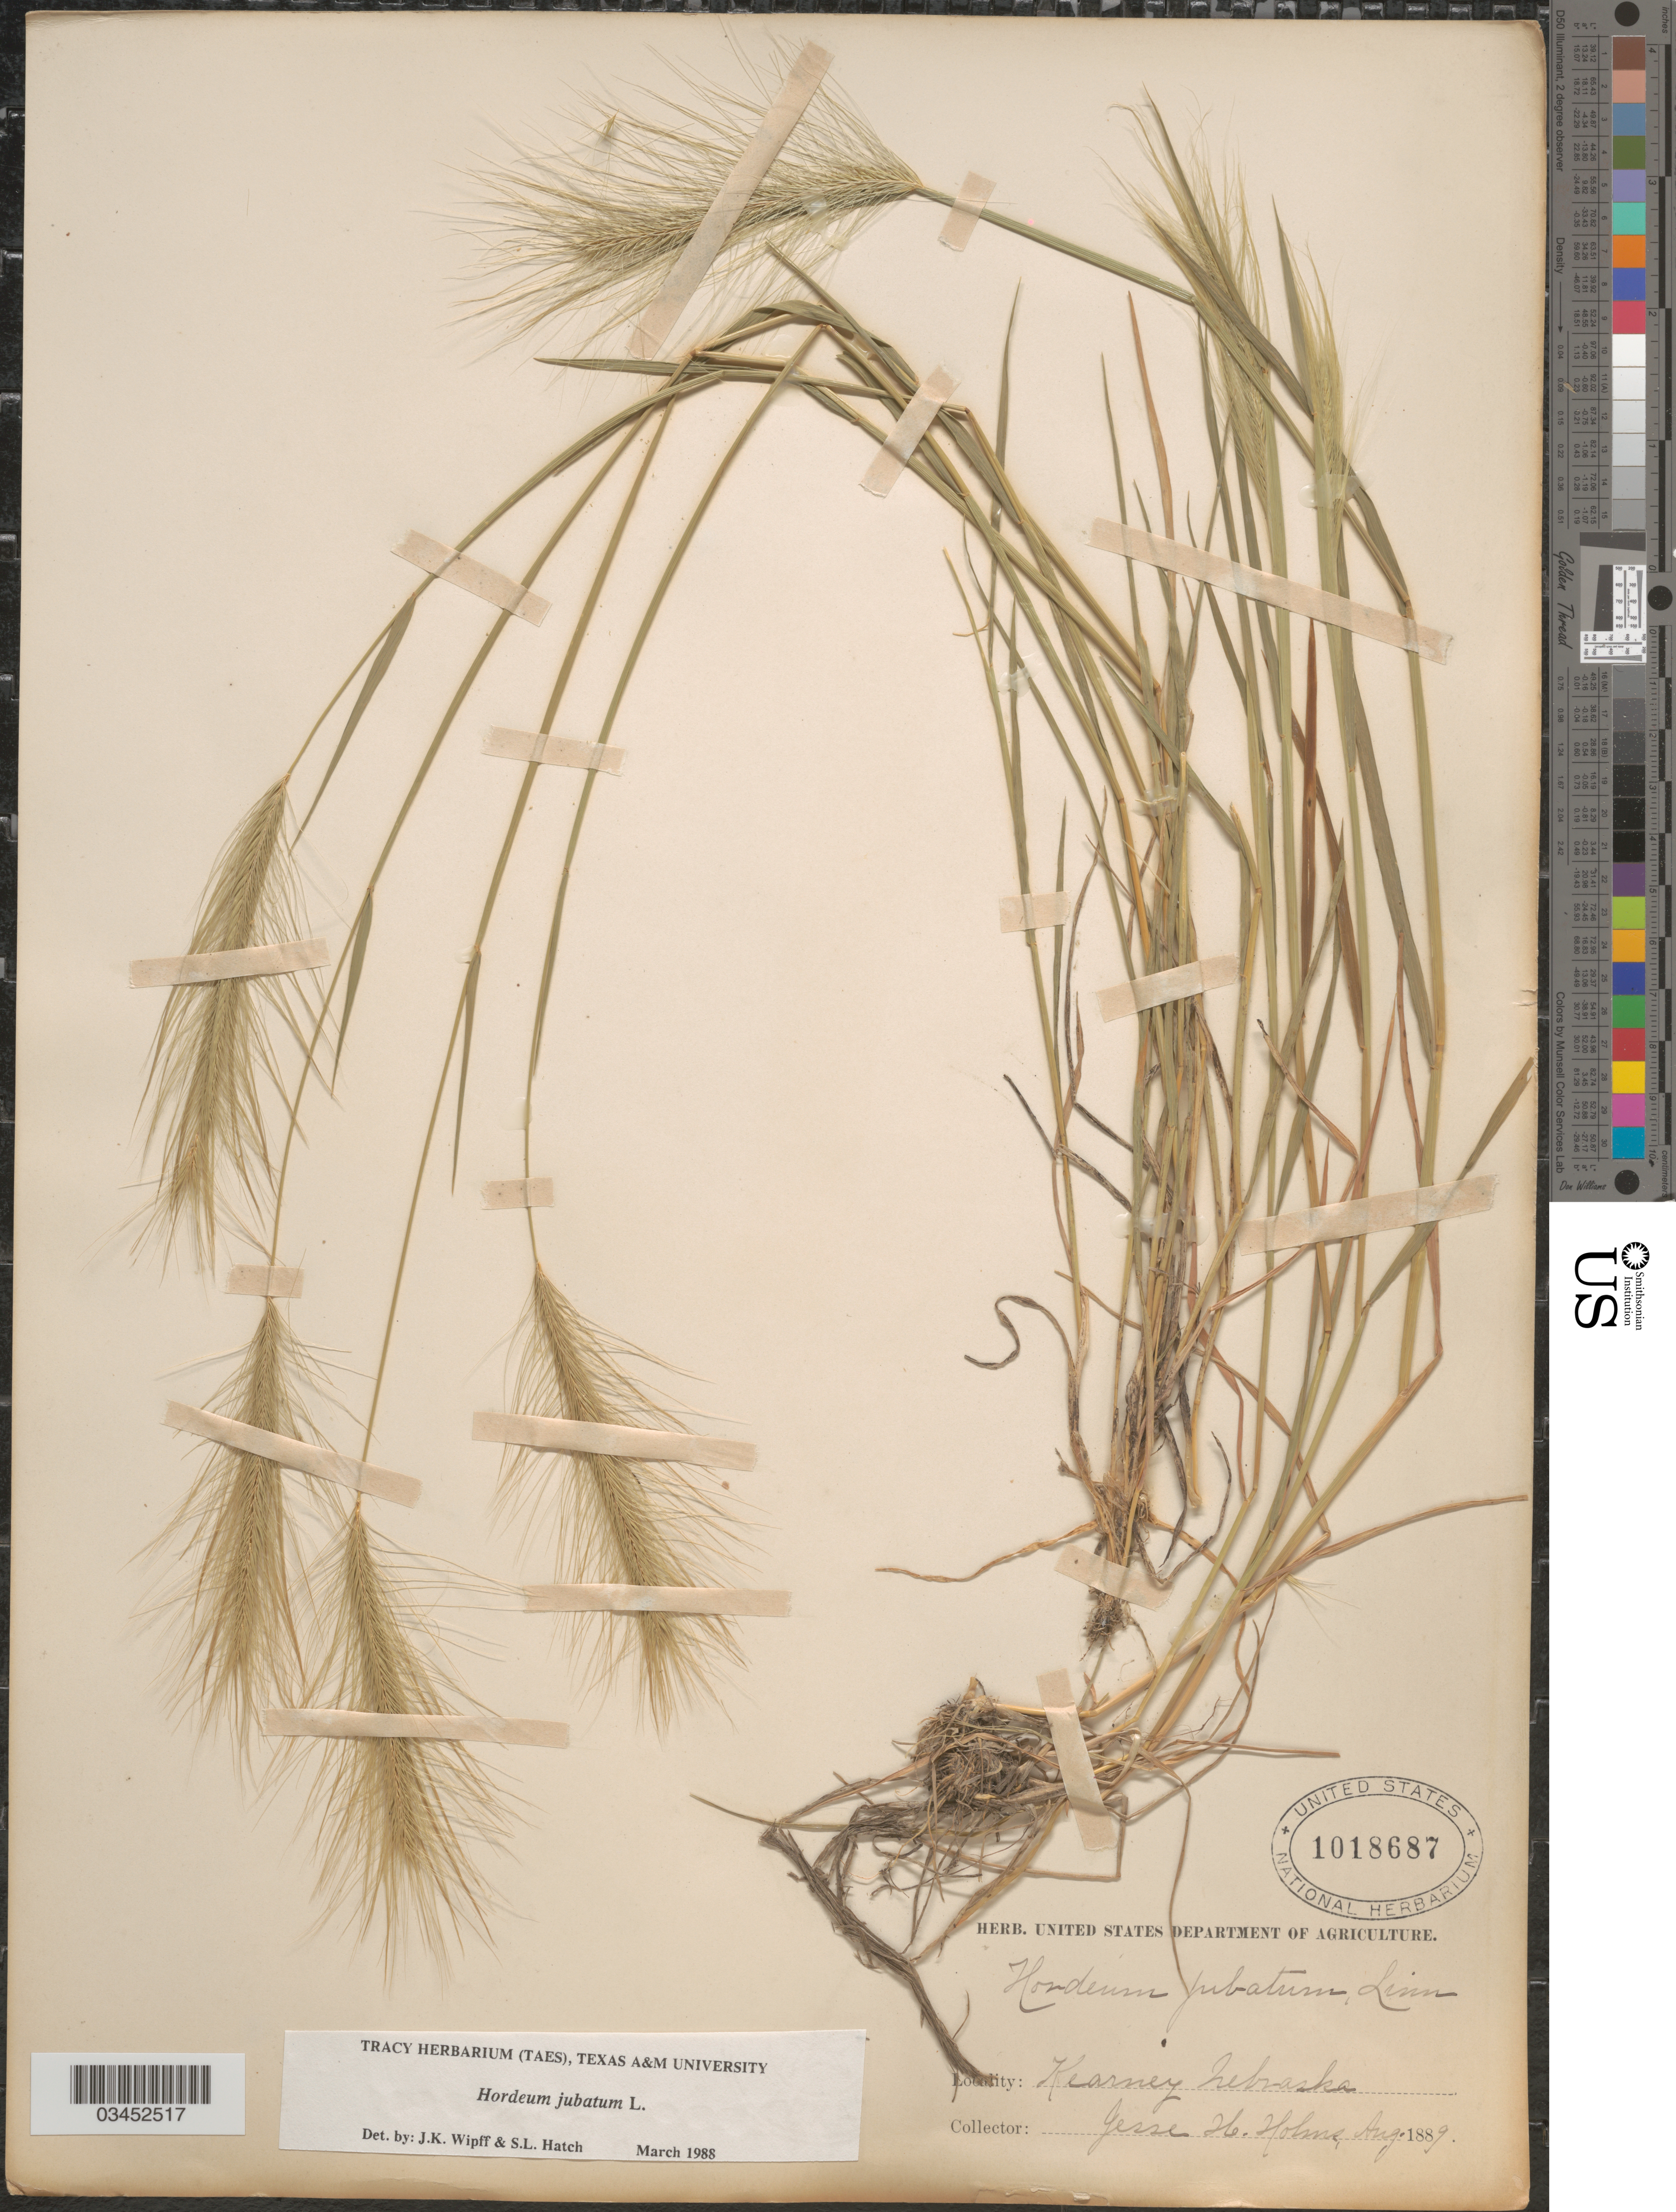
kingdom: Plantae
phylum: Tracheophyta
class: Liliopsida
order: Poales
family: Poaceae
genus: Hordeum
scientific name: Hordeum jubatum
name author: L.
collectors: J. H. Holms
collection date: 1889-08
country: United States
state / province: Nebraska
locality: Kearney.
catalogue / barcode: US 1018687